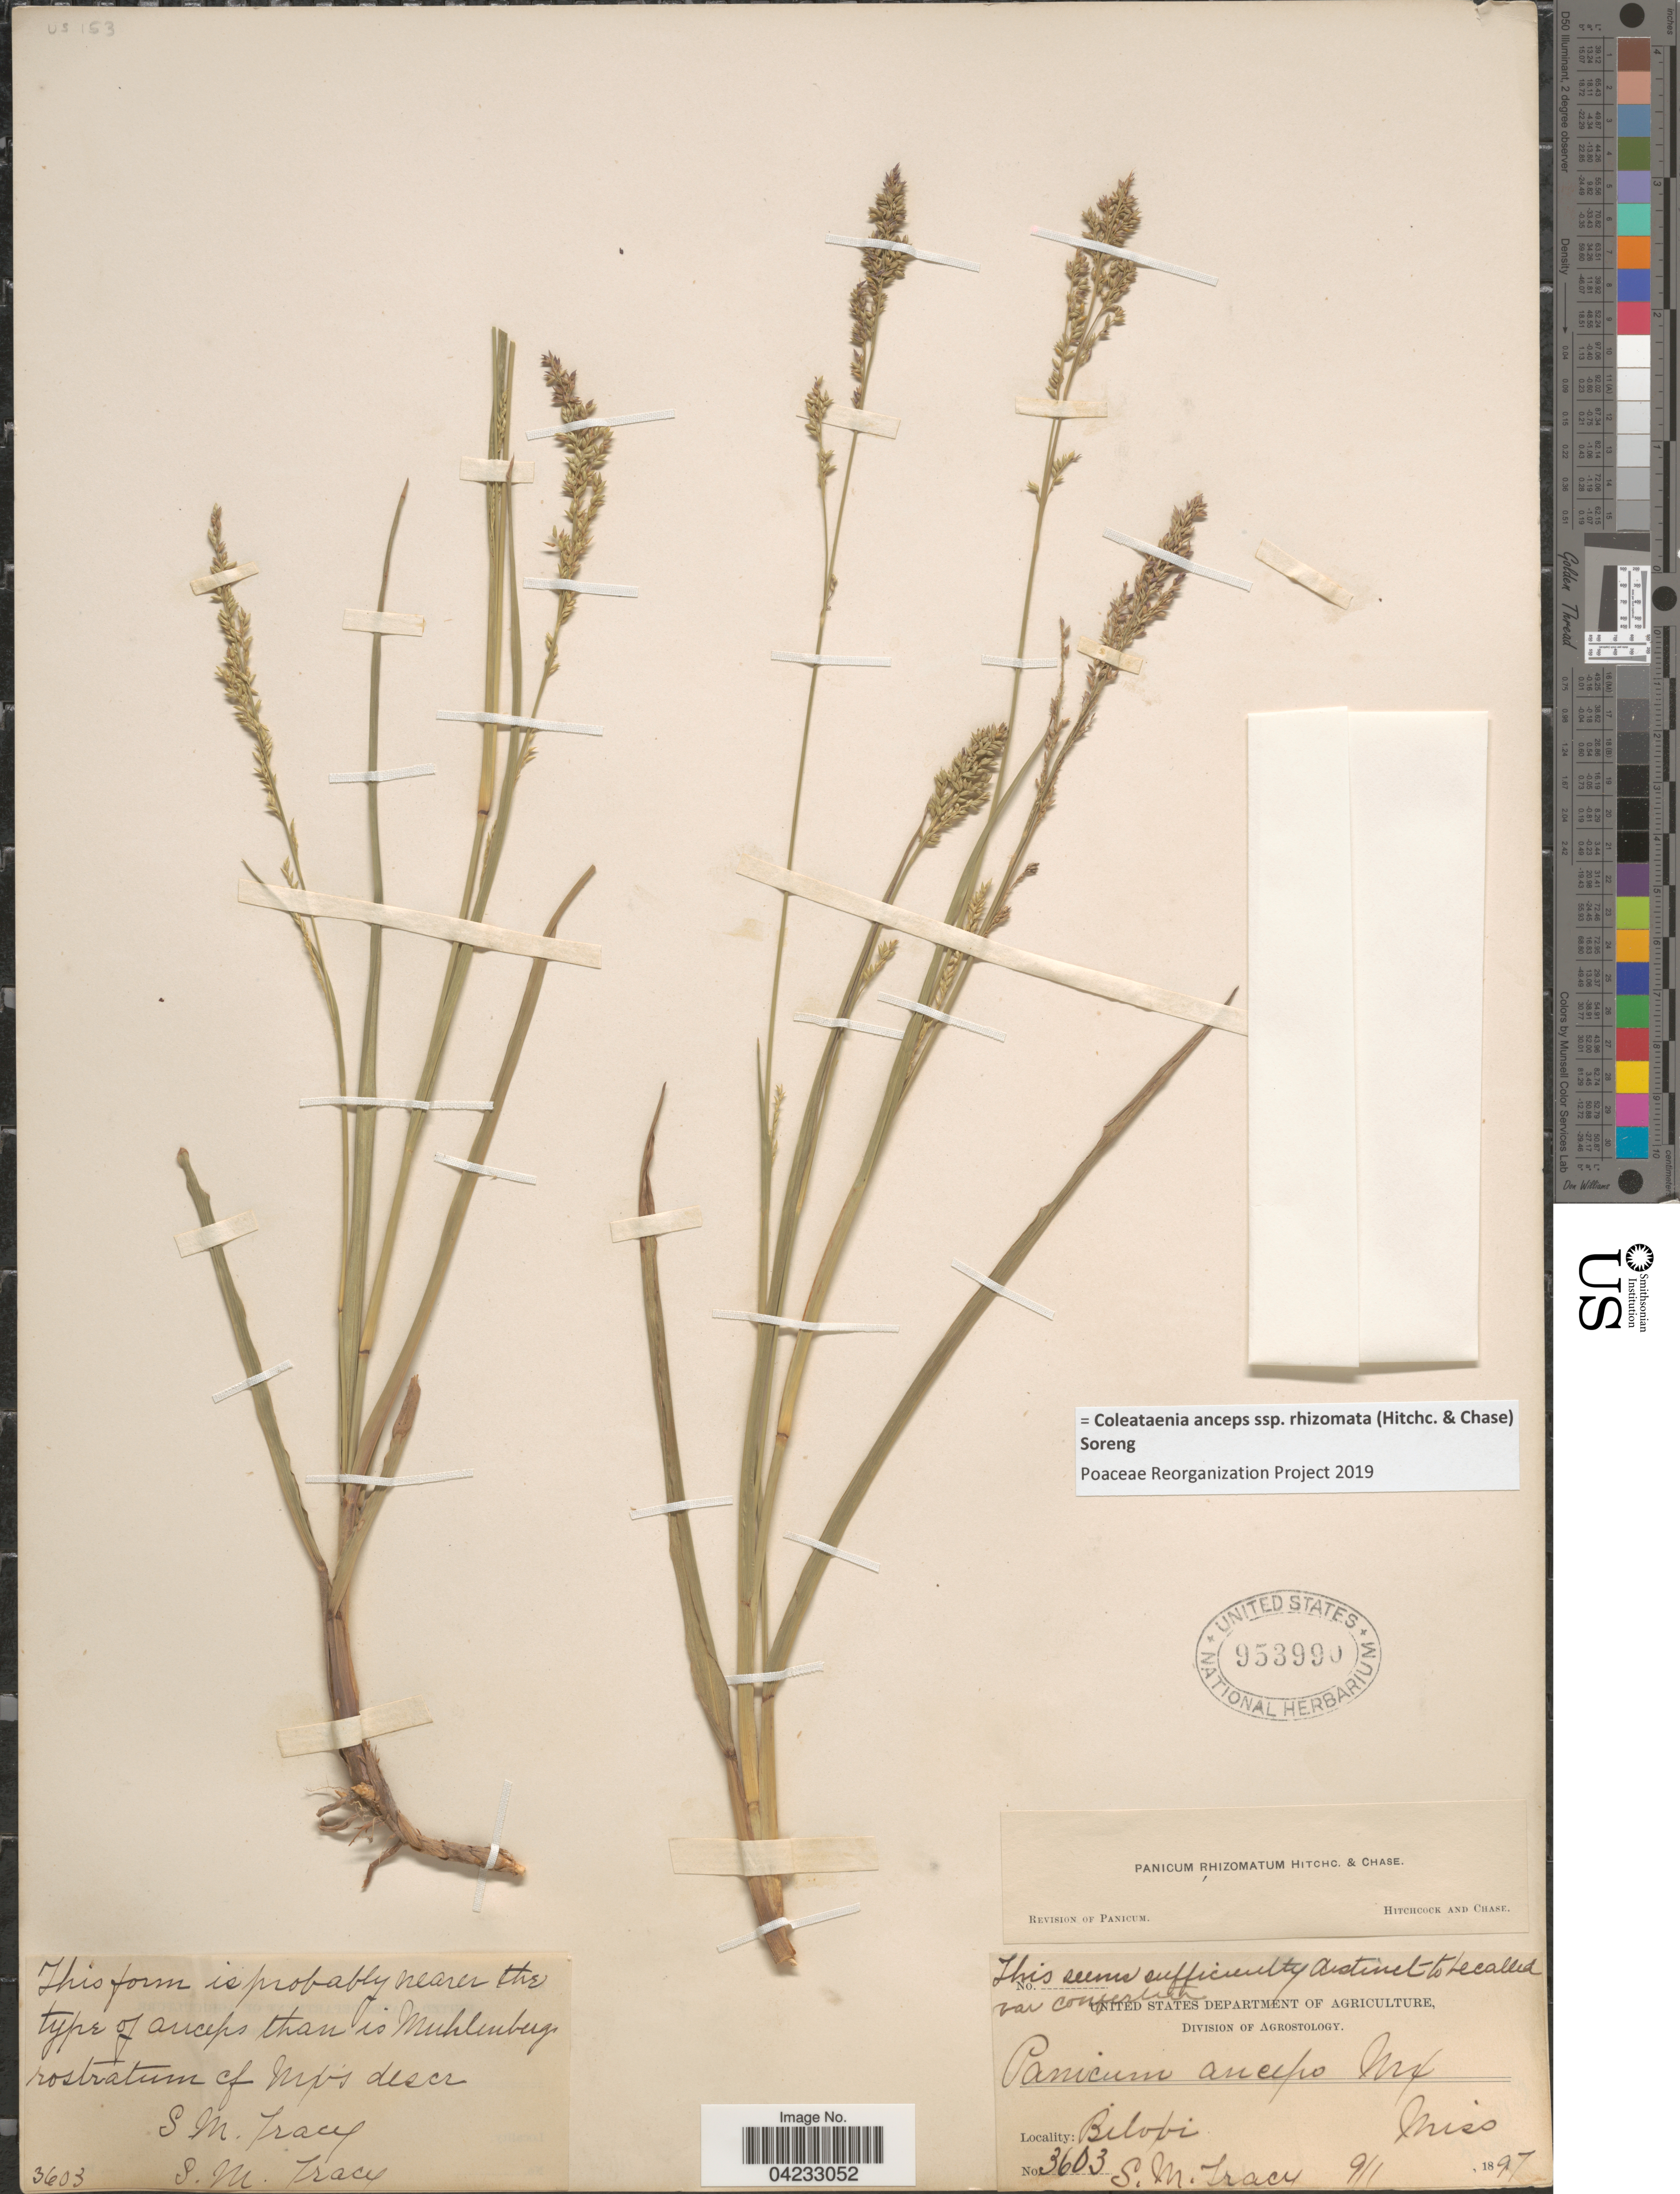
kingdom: Plantae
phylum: Tracheophyta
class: Liliopsida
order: Poales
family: Poaceae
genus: Coleataenia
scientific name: Coleataenia anceps subsp. rhizomata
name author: (Hitchc. & Chase) Soreng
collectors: S. M. Tracy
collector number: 3603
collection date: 1897-09-01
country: United States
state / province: Mississippi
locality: Biloxi.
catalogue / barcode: US 953990